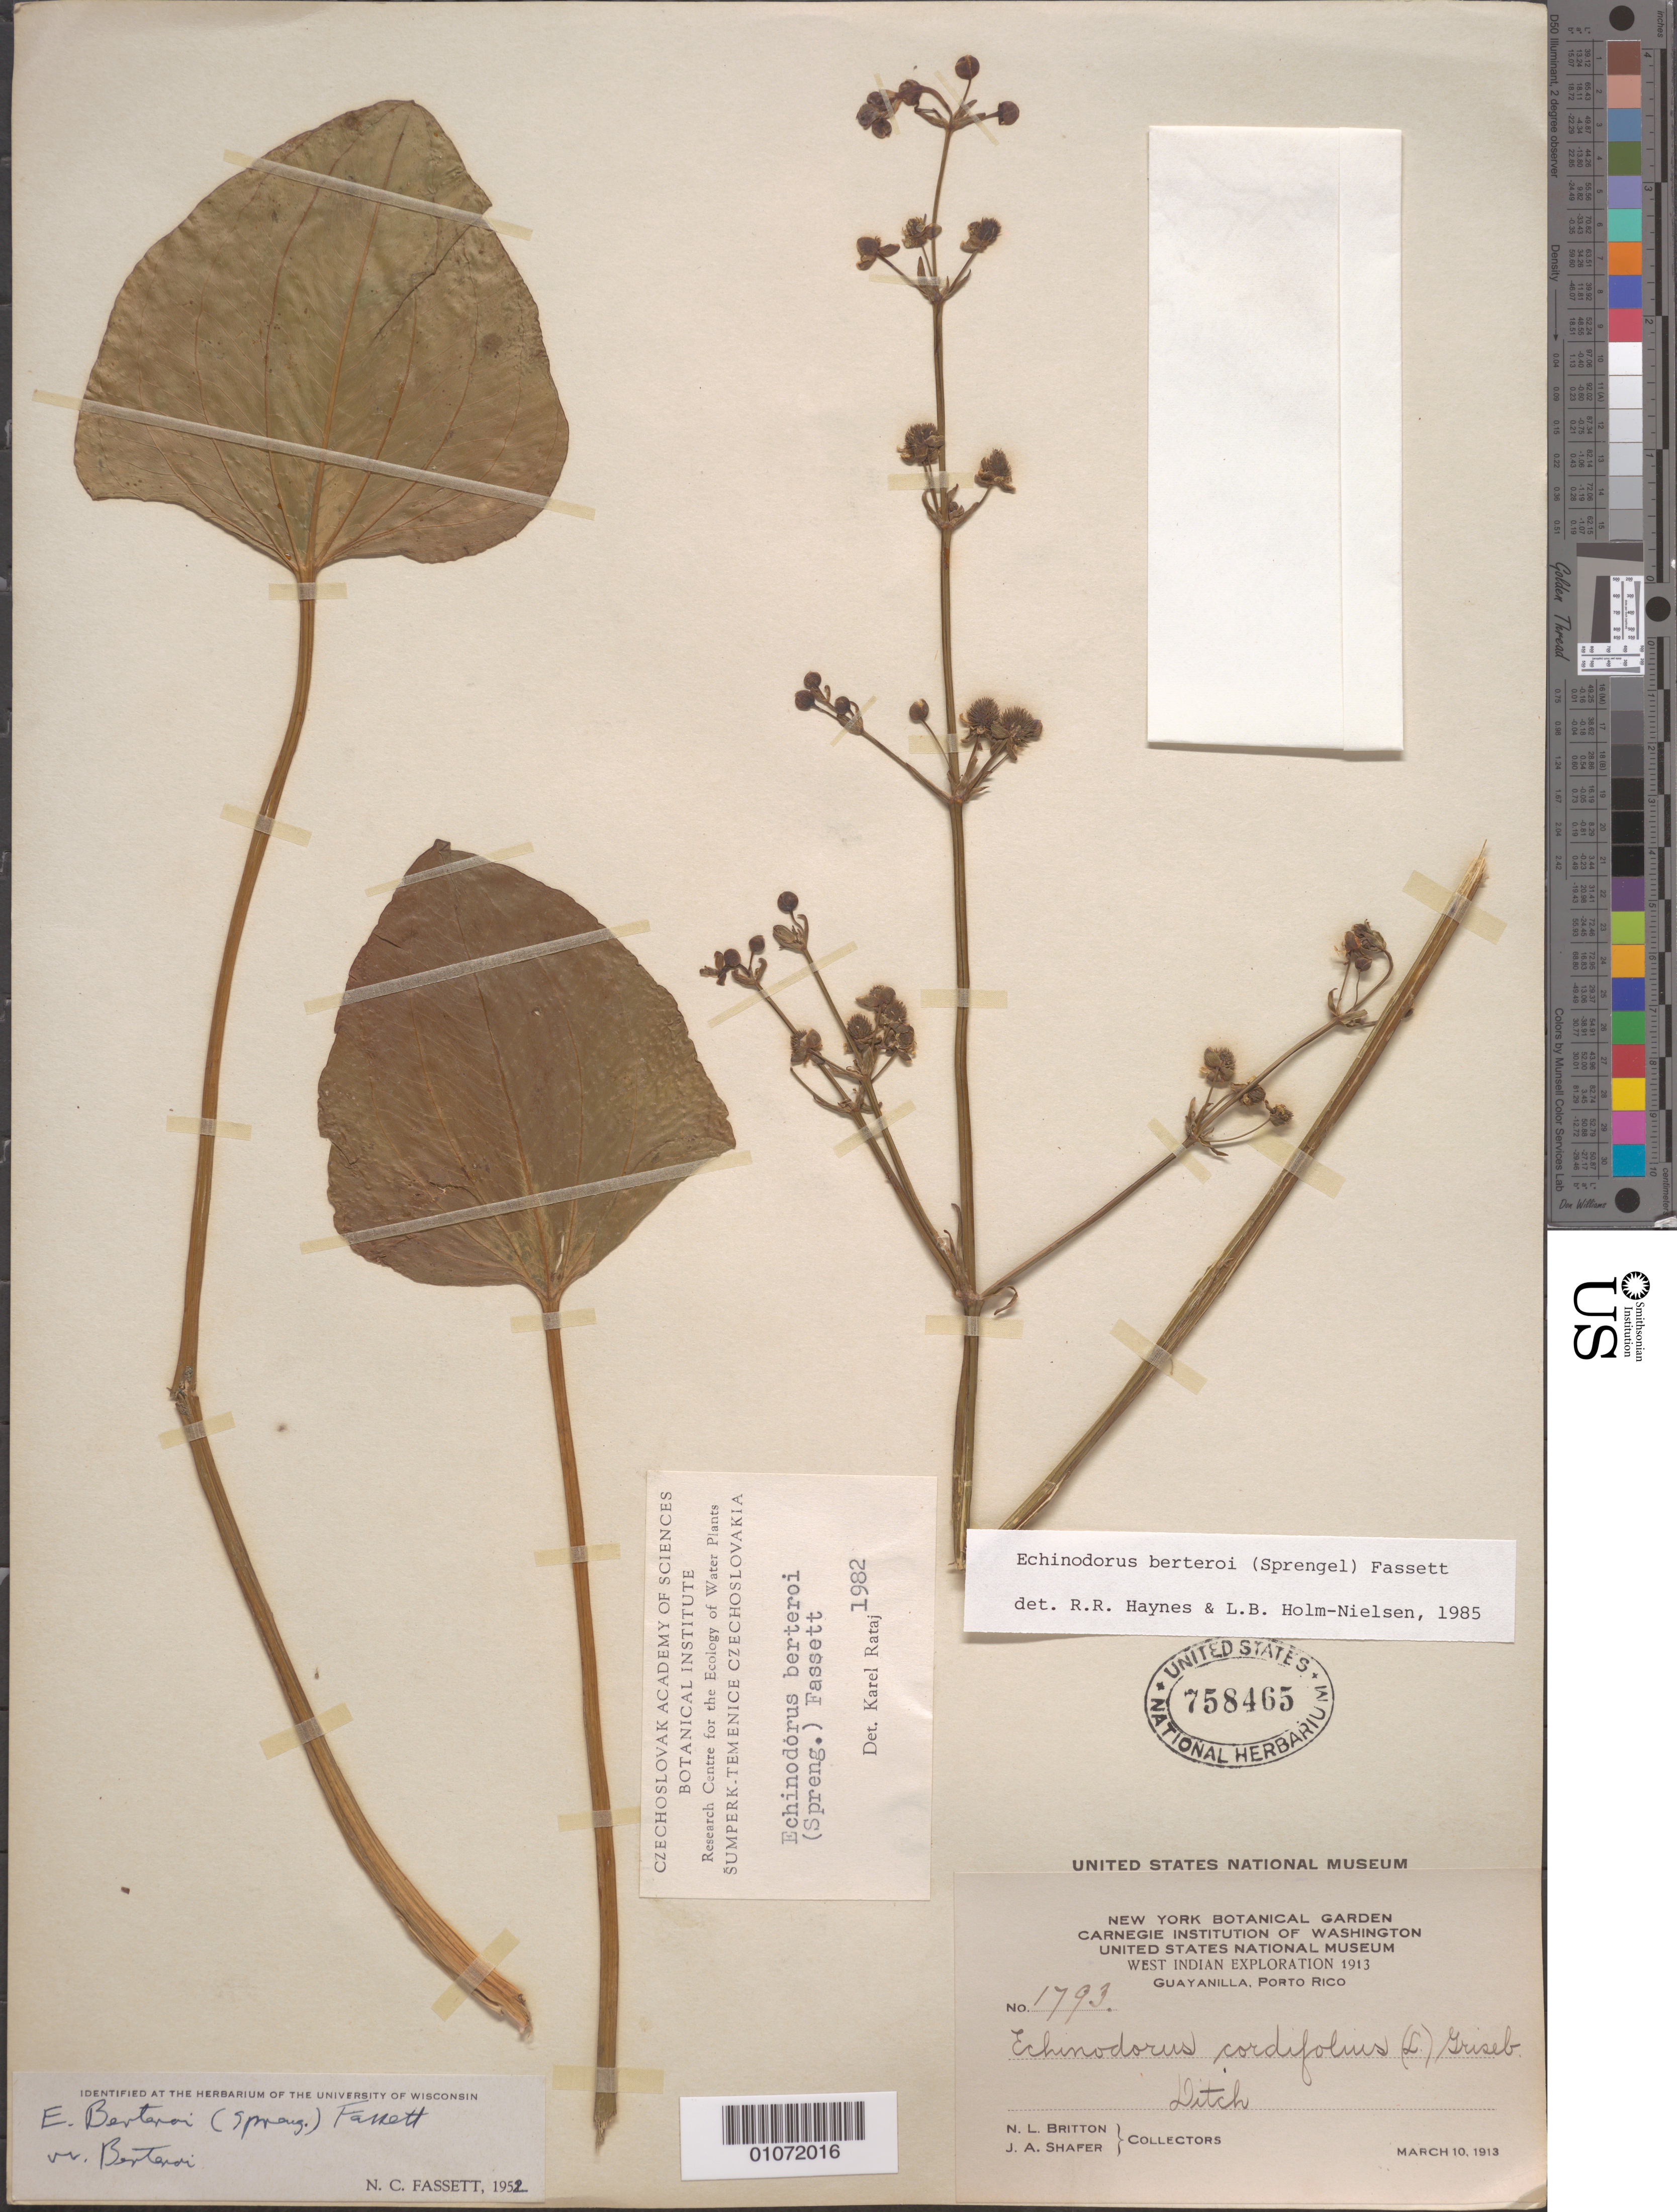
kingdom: Plantae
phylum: Tracheophyta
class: Liliopsida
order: Alismatales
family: Alismataceae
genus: Echinodorus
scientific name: Echinodorus berteroi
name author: (Spreng.) Fassett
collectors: N. Britton & J. A. Shafer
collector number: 1793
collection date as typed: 10 Mar 1913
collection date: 1913-03-10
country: Puerto Rico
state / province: Guayama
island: Puerto Rico I.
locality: Ditch.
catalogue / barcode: US 758465